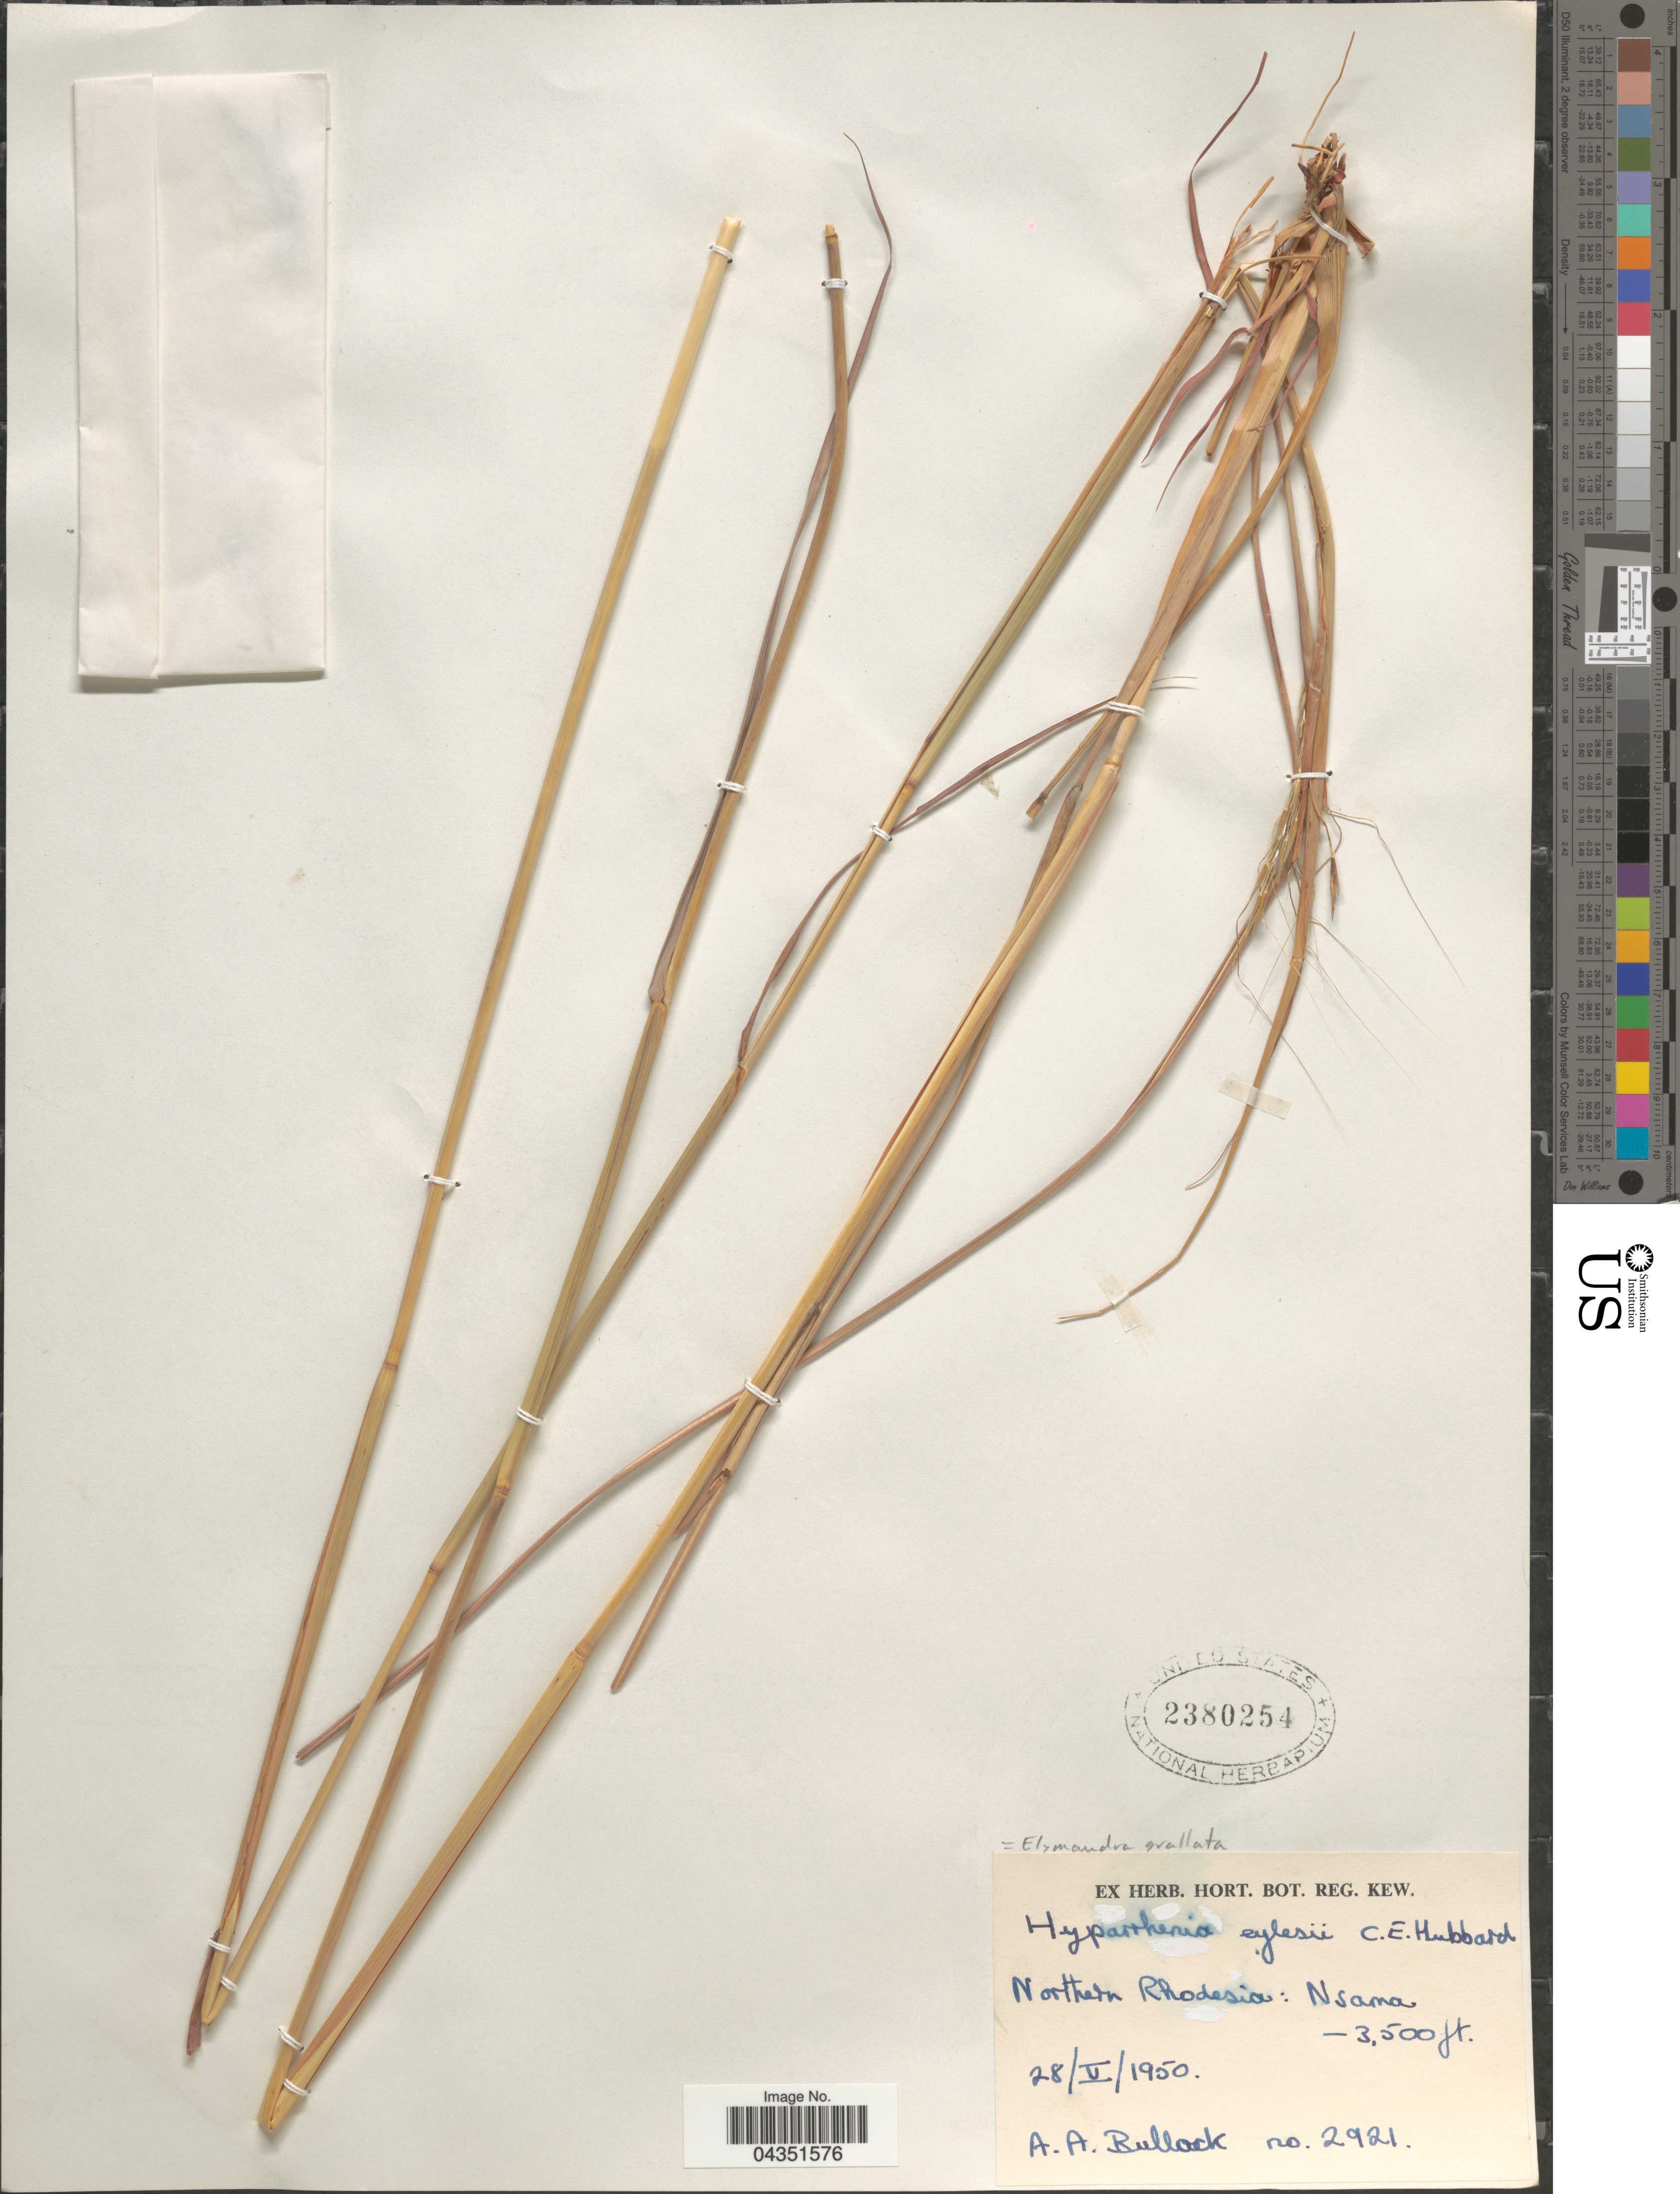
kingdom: Plantae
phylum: Tracheophyta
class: Liliopsida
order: Poales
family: Poaceae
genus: Elymandra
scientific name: Elymandra grallata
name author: (Stapf) Clayton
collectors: A. Bullock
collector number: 2921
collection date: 1950-05-28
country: Zambia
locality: Northern Rhodesia: Nsama.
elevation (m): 1067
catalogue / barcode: US 2380254